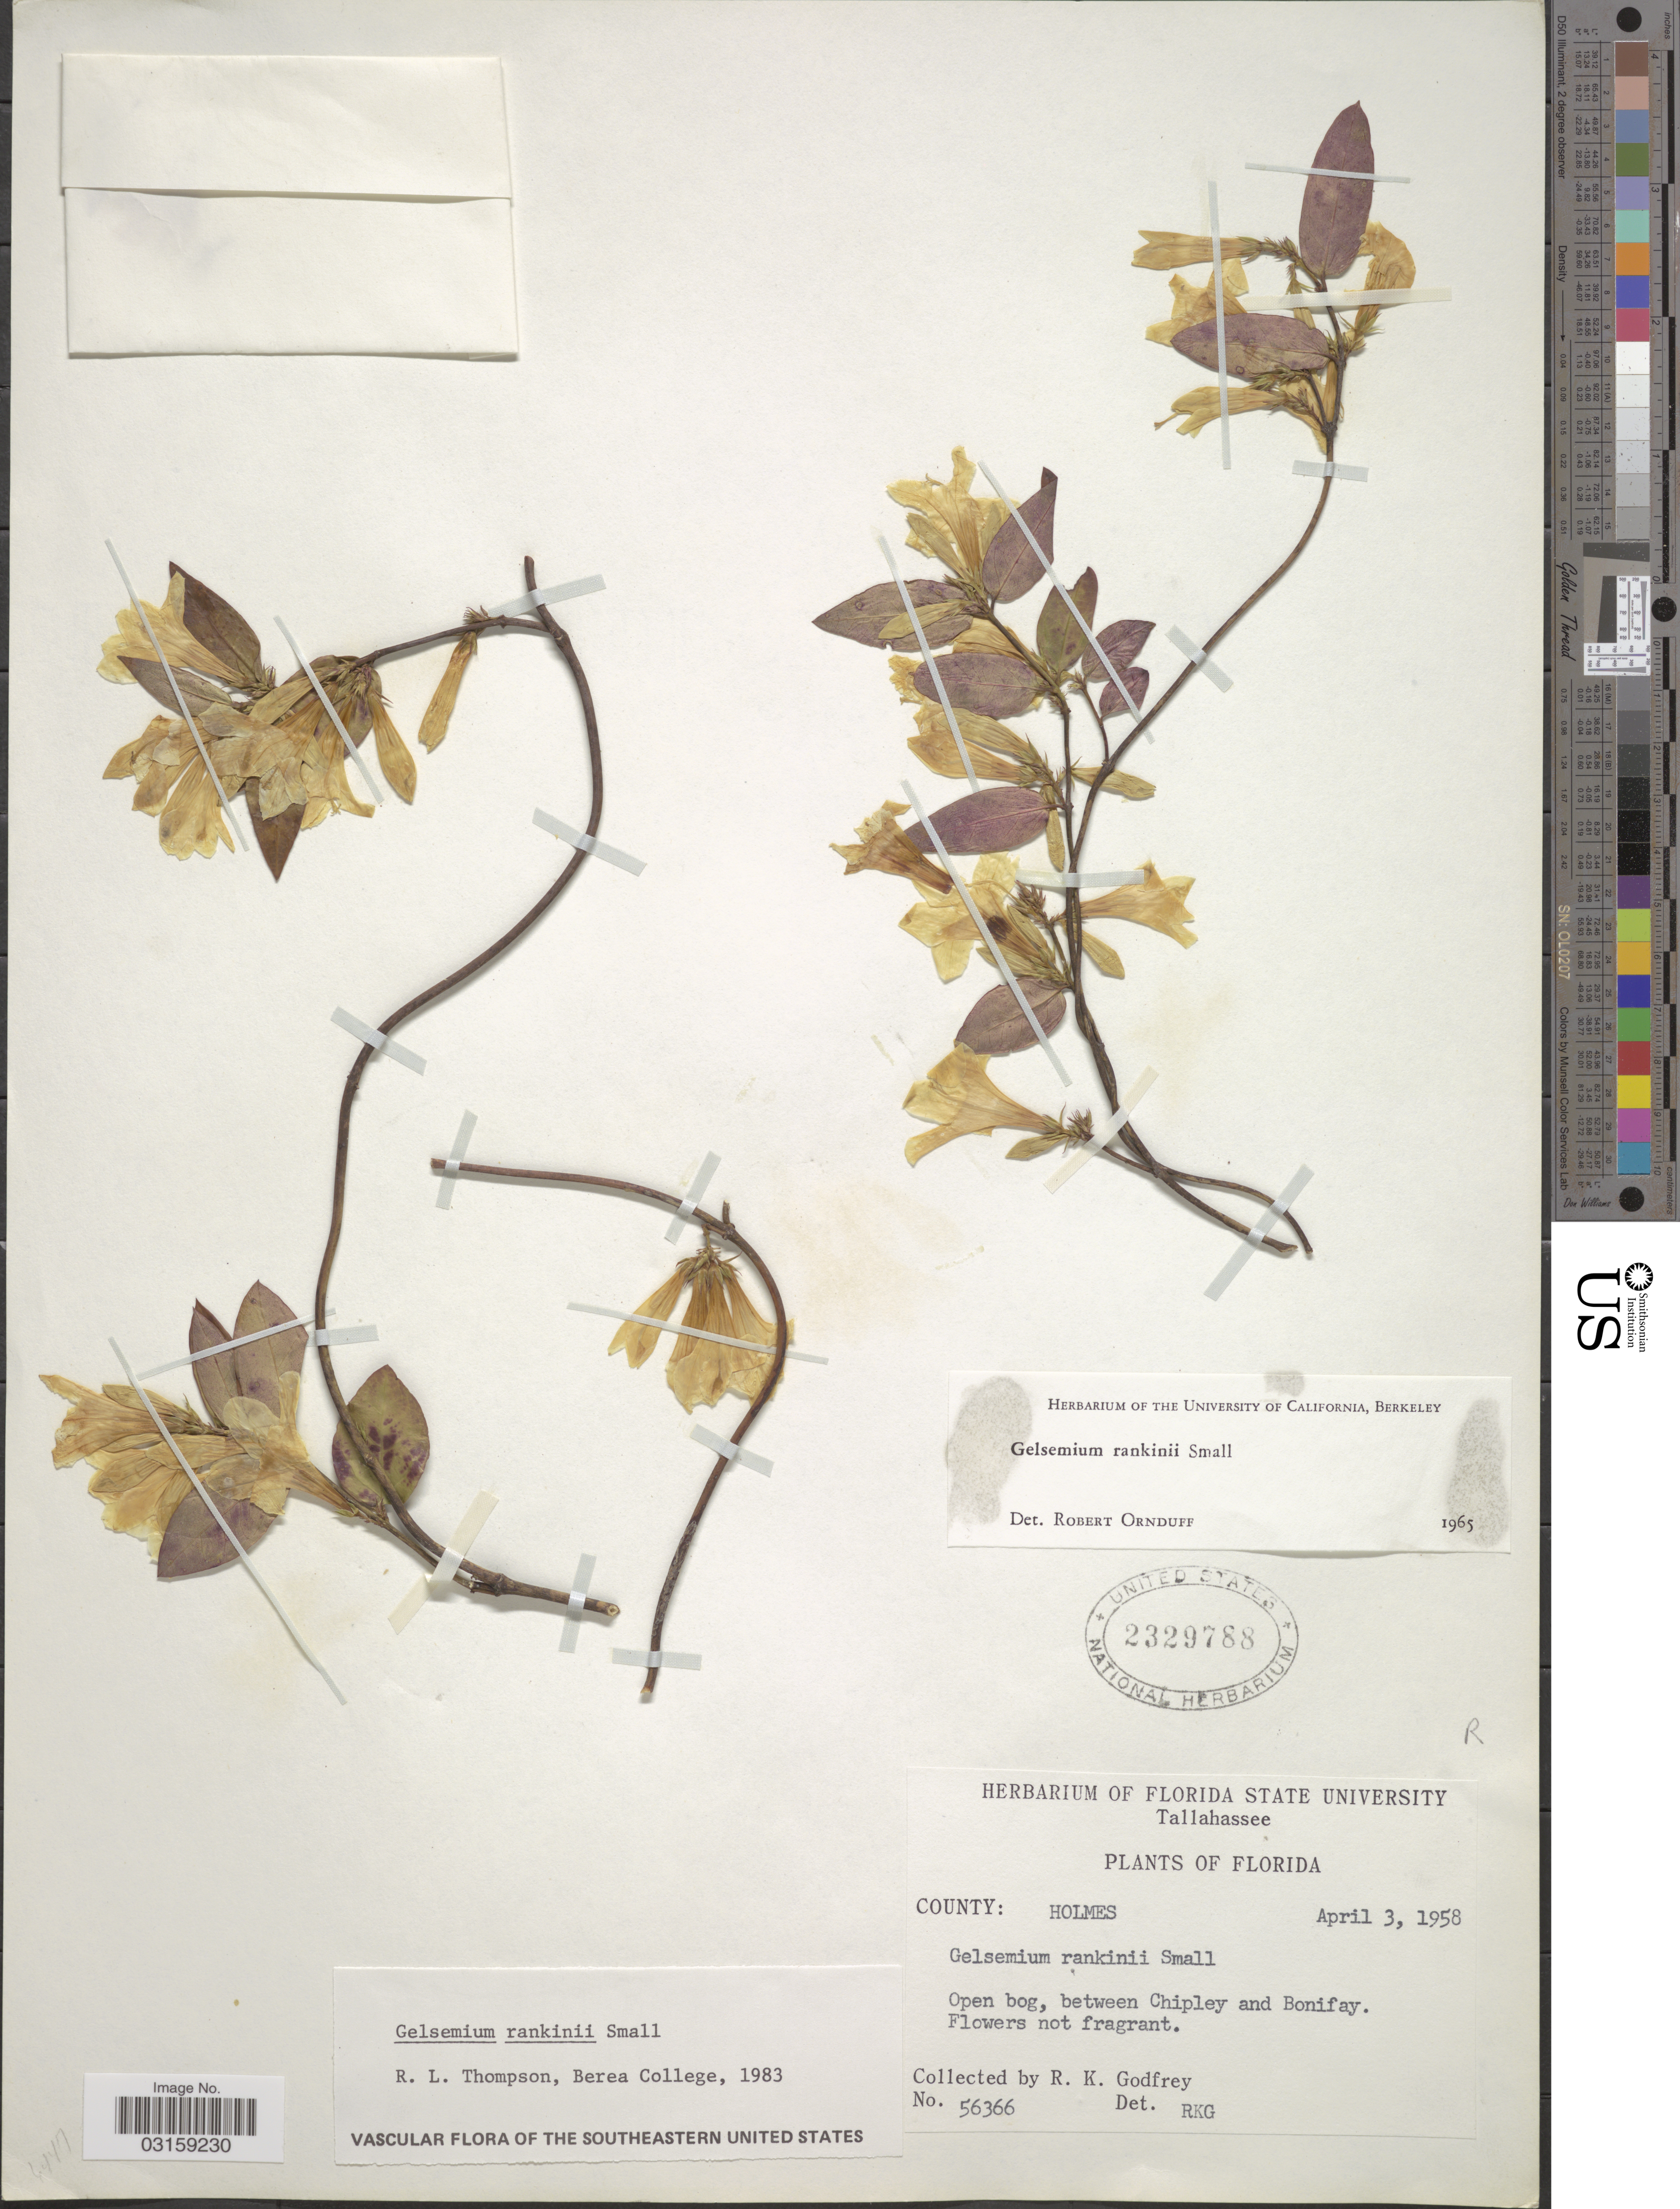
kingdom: Plantae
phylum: Tracheophyta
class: Magnoliopsida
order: Gentianales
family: Gelsemiaceae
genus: Gelsemium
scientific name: Gelsemium rankinii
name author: Small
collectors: R. K. Godfrey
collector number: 56366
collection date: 1958-04-03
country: United States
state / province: Florida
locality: Open bog, between Chapley and Bonifay.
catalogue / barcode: US 2329788